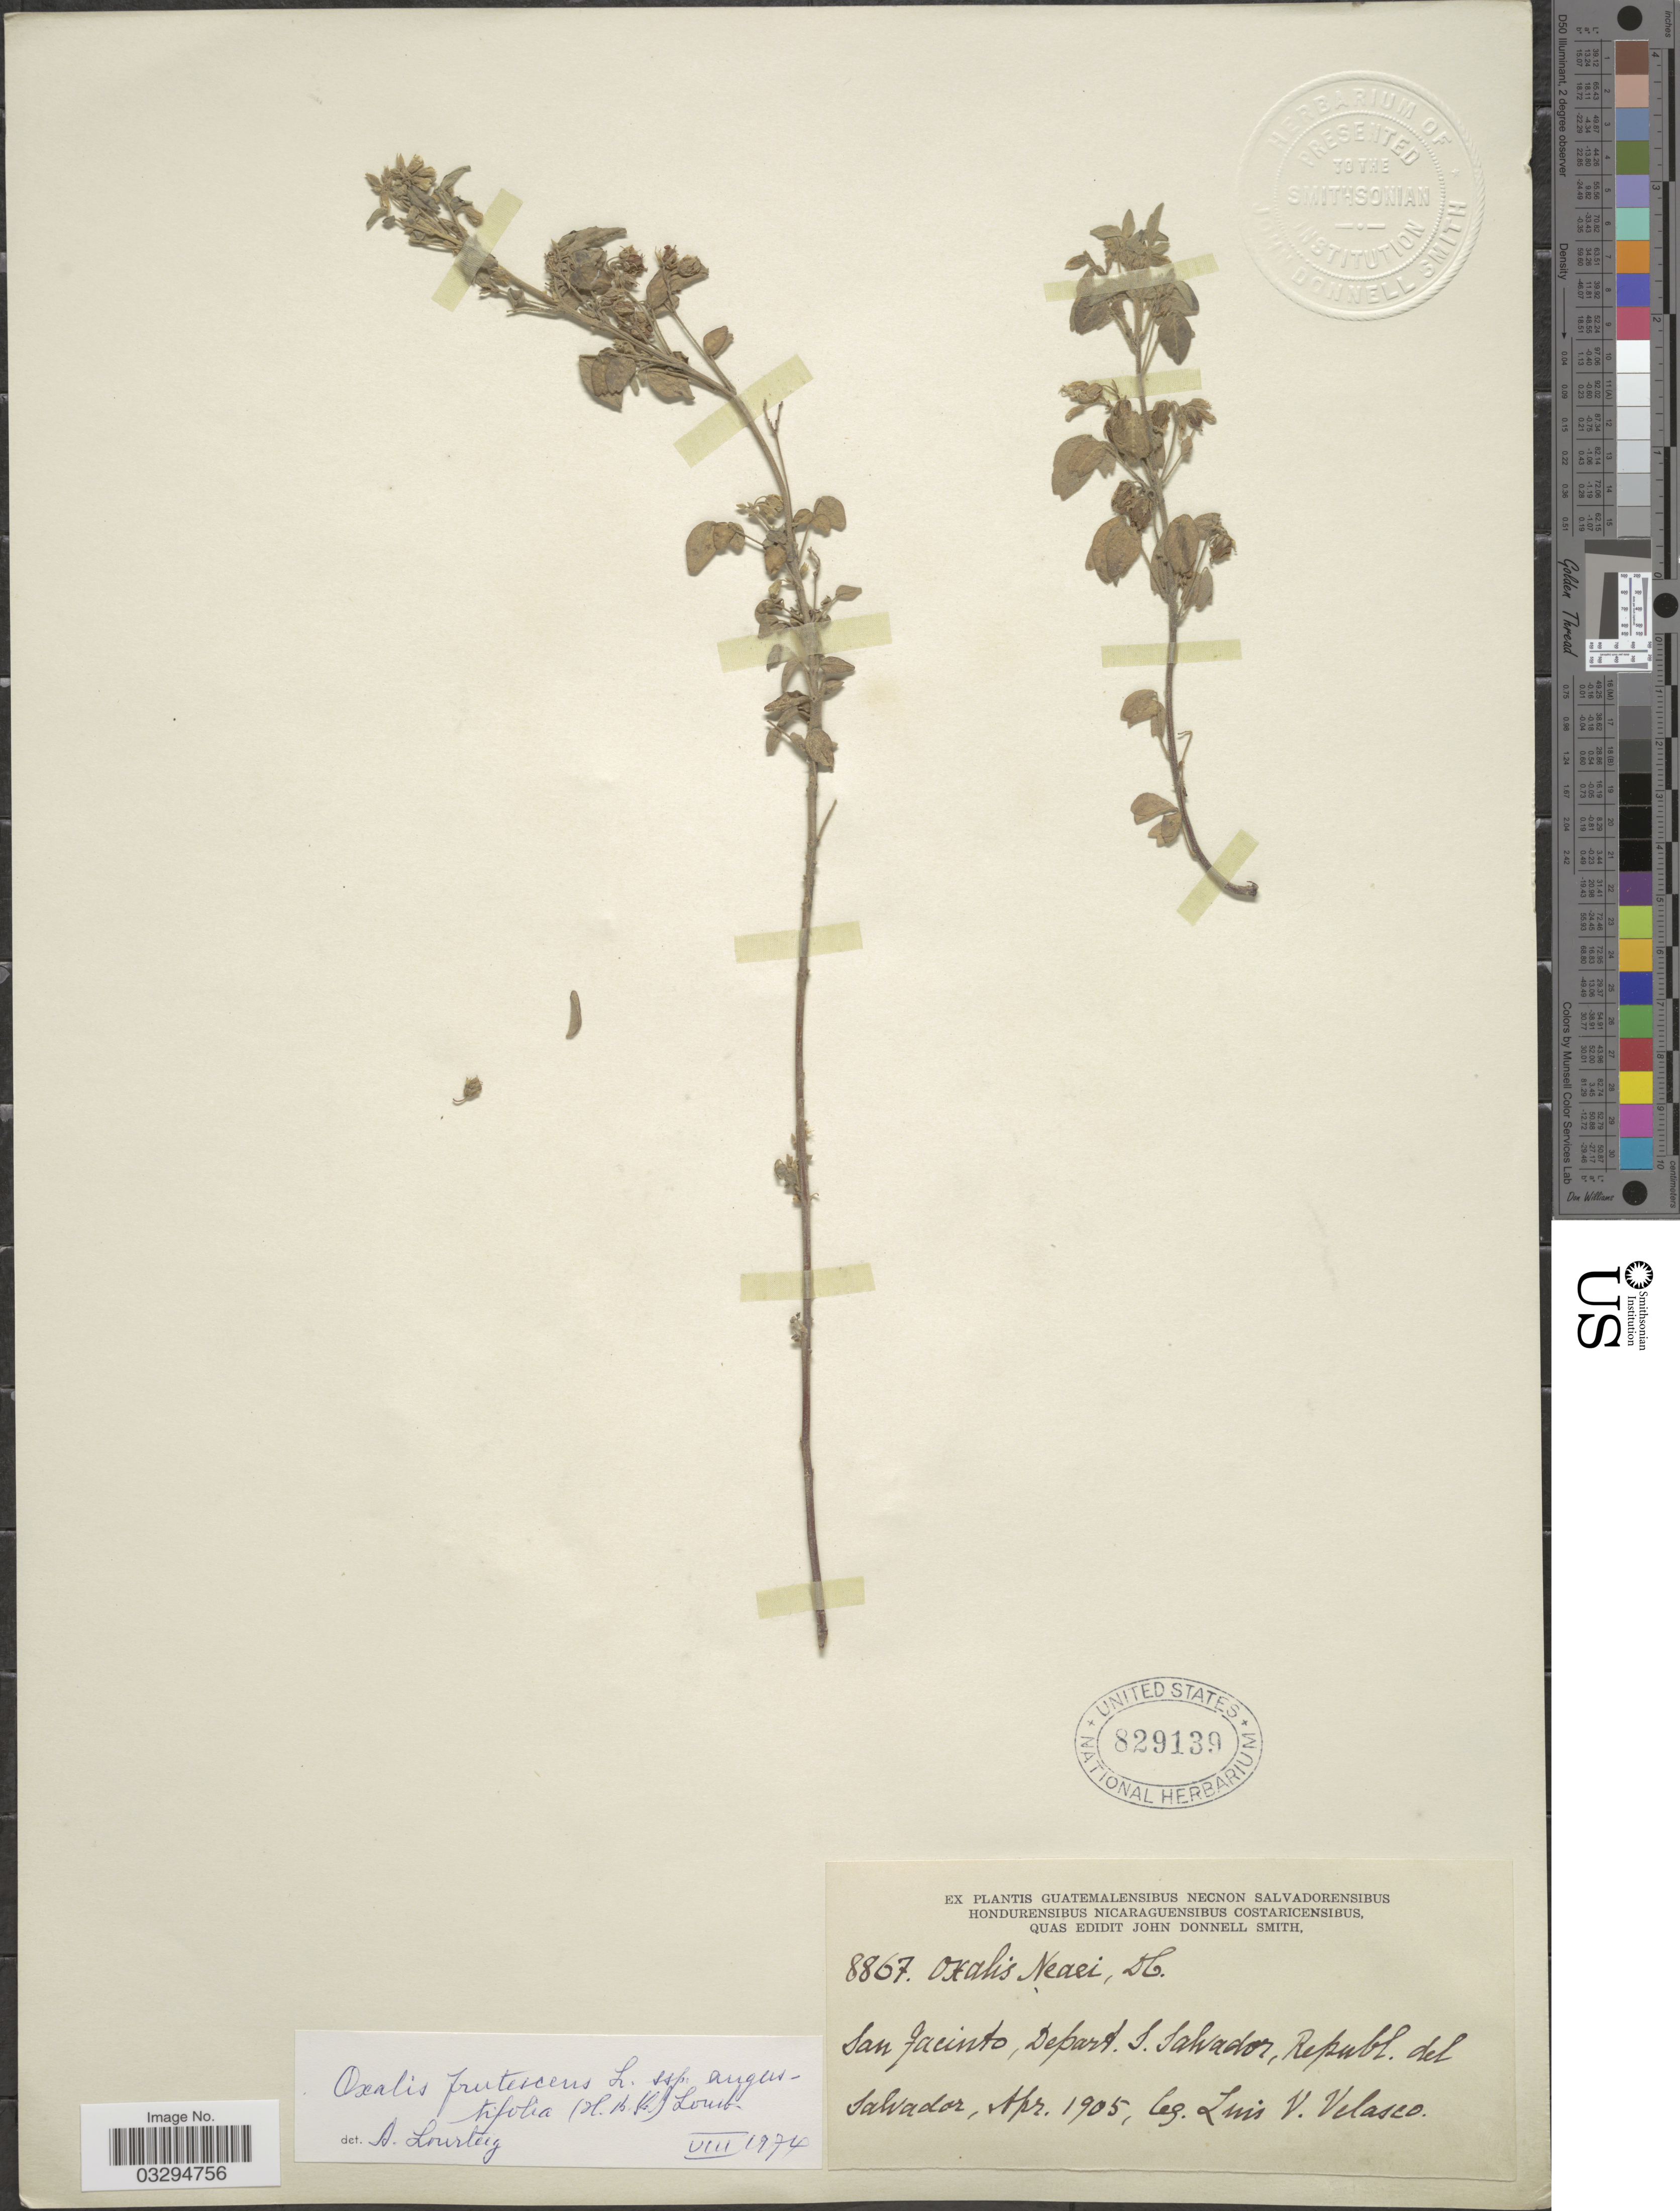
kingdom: Plantae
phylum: Tracheophyta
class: Magnoliopsida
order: Oxalidales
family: Oxalidaceae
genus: Oxalis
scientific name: Oxalis frutescens subsp. angustifolia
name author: (Kunth) Lourteig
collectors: L. Velasco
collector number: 8867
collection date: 1905-04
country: El Salvador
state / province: San Salvador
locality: San Jacinto, Depart. S. Salvador, Republ. del Salvador.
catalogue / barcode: US 829139